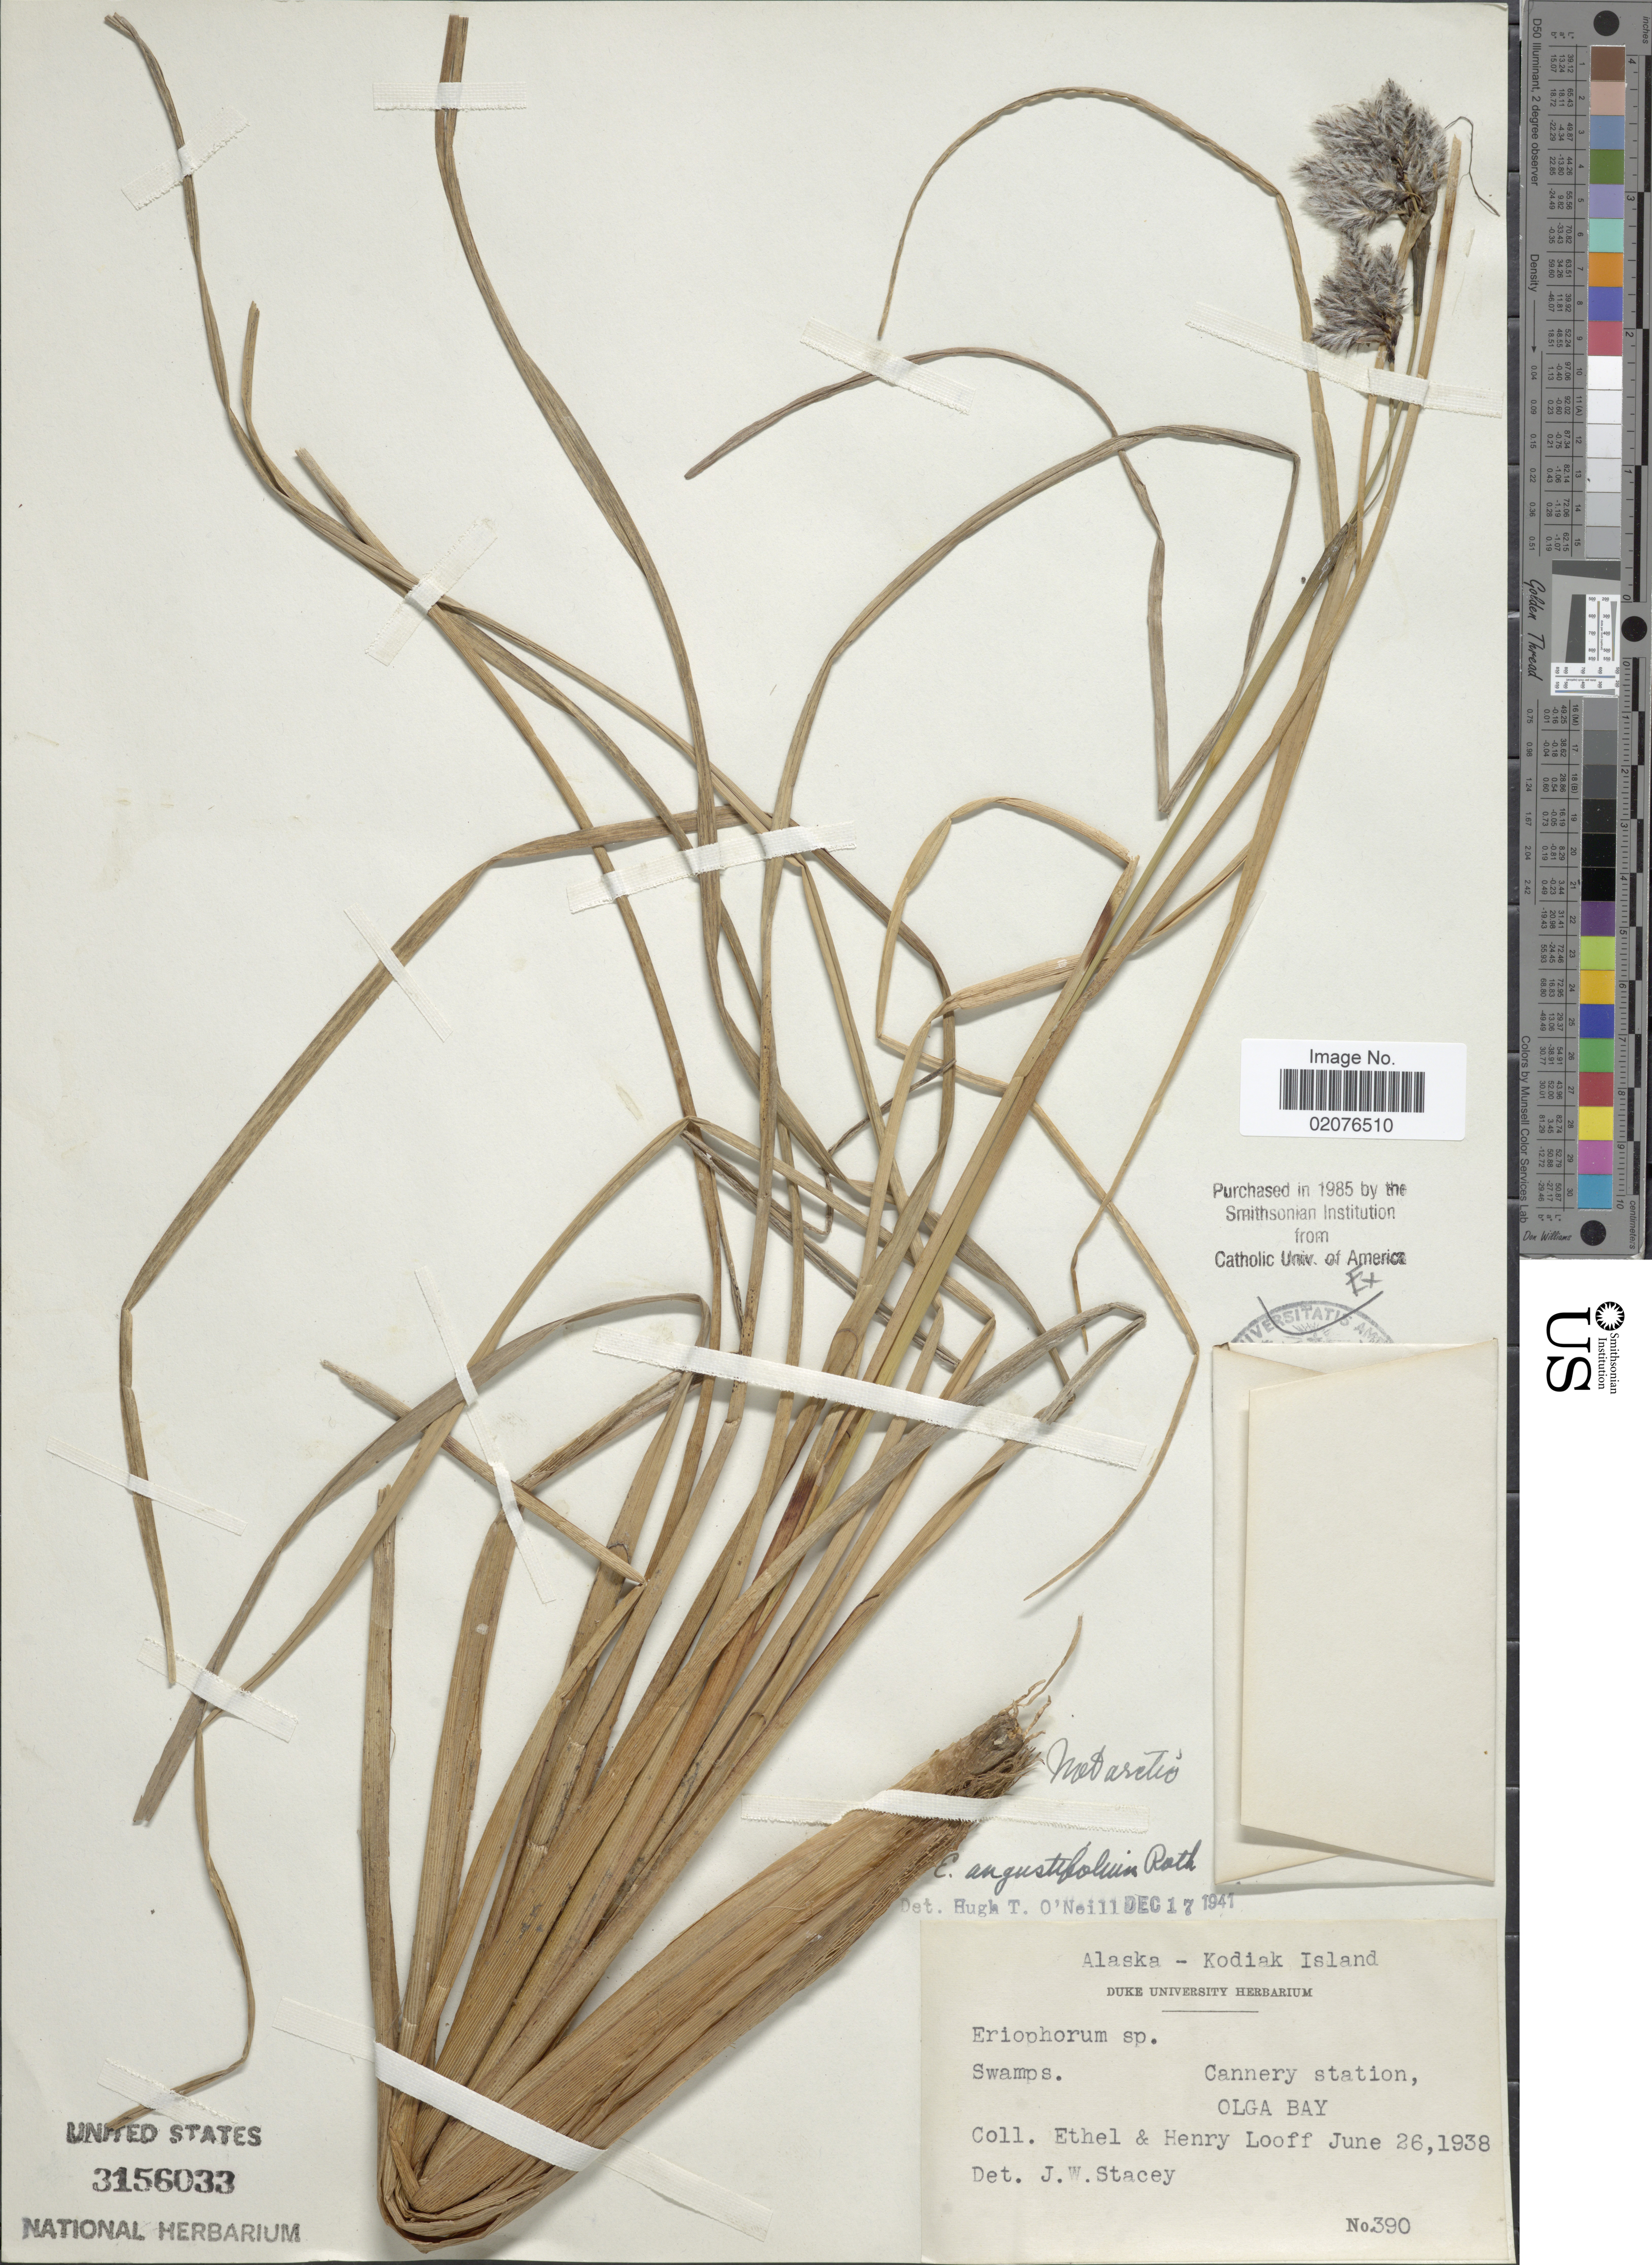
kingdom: Plantae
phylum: Tracheophyta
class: Liliopsida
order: Poales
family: Cyperaceae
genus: Eriophorum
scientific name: Eriophorum angustifolium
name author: Honck.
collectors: E. Looff & H. Looff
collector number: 390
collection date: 1938-06-26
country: United States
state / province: Alaska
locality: Kodiak Island, Cannery Station. Olga Bay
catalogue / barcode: US 3156033